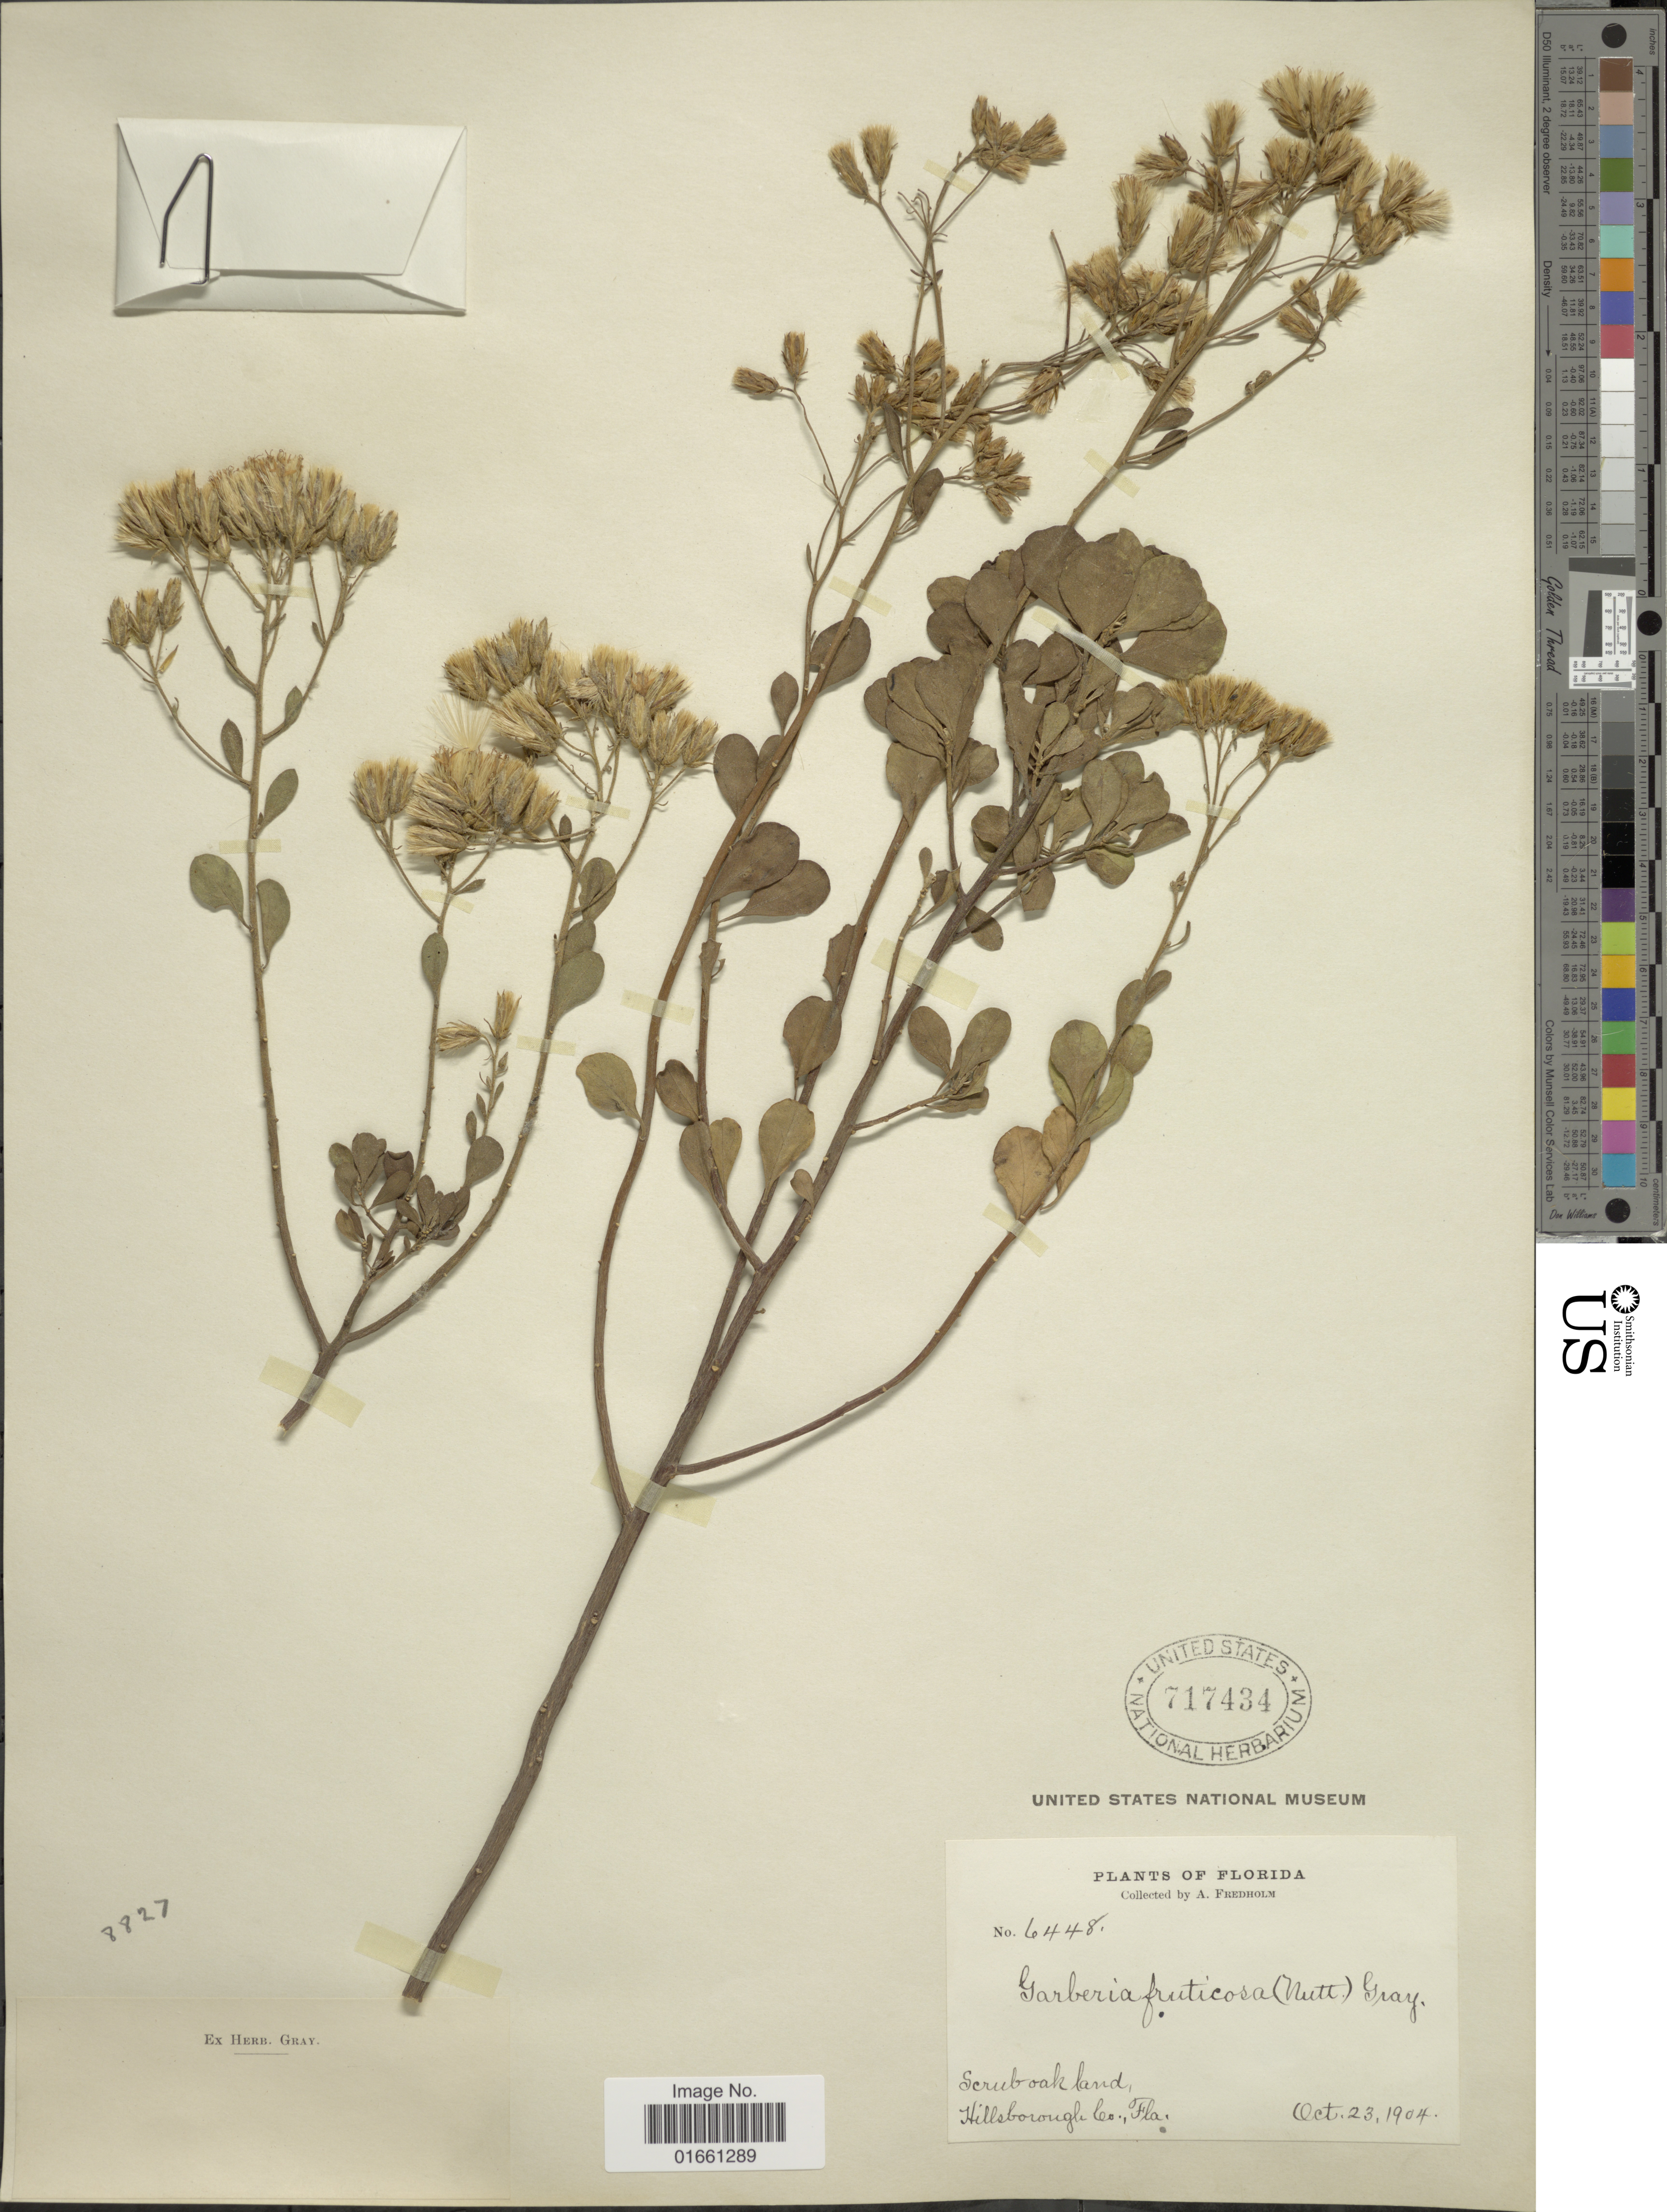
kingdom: Plantae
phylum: Tracheophyta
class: Magnoliopsida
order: Asterales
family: Asteraceae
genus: Garberia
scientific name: Garberia heterophylla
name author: (W. Bartram) Merr. & F. Harper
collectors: A. Fredholm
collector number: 6448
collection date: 1904-10-23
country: United States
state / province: Florida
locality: Scrub oak Land Hillsborough Co.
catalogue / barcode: US 717434